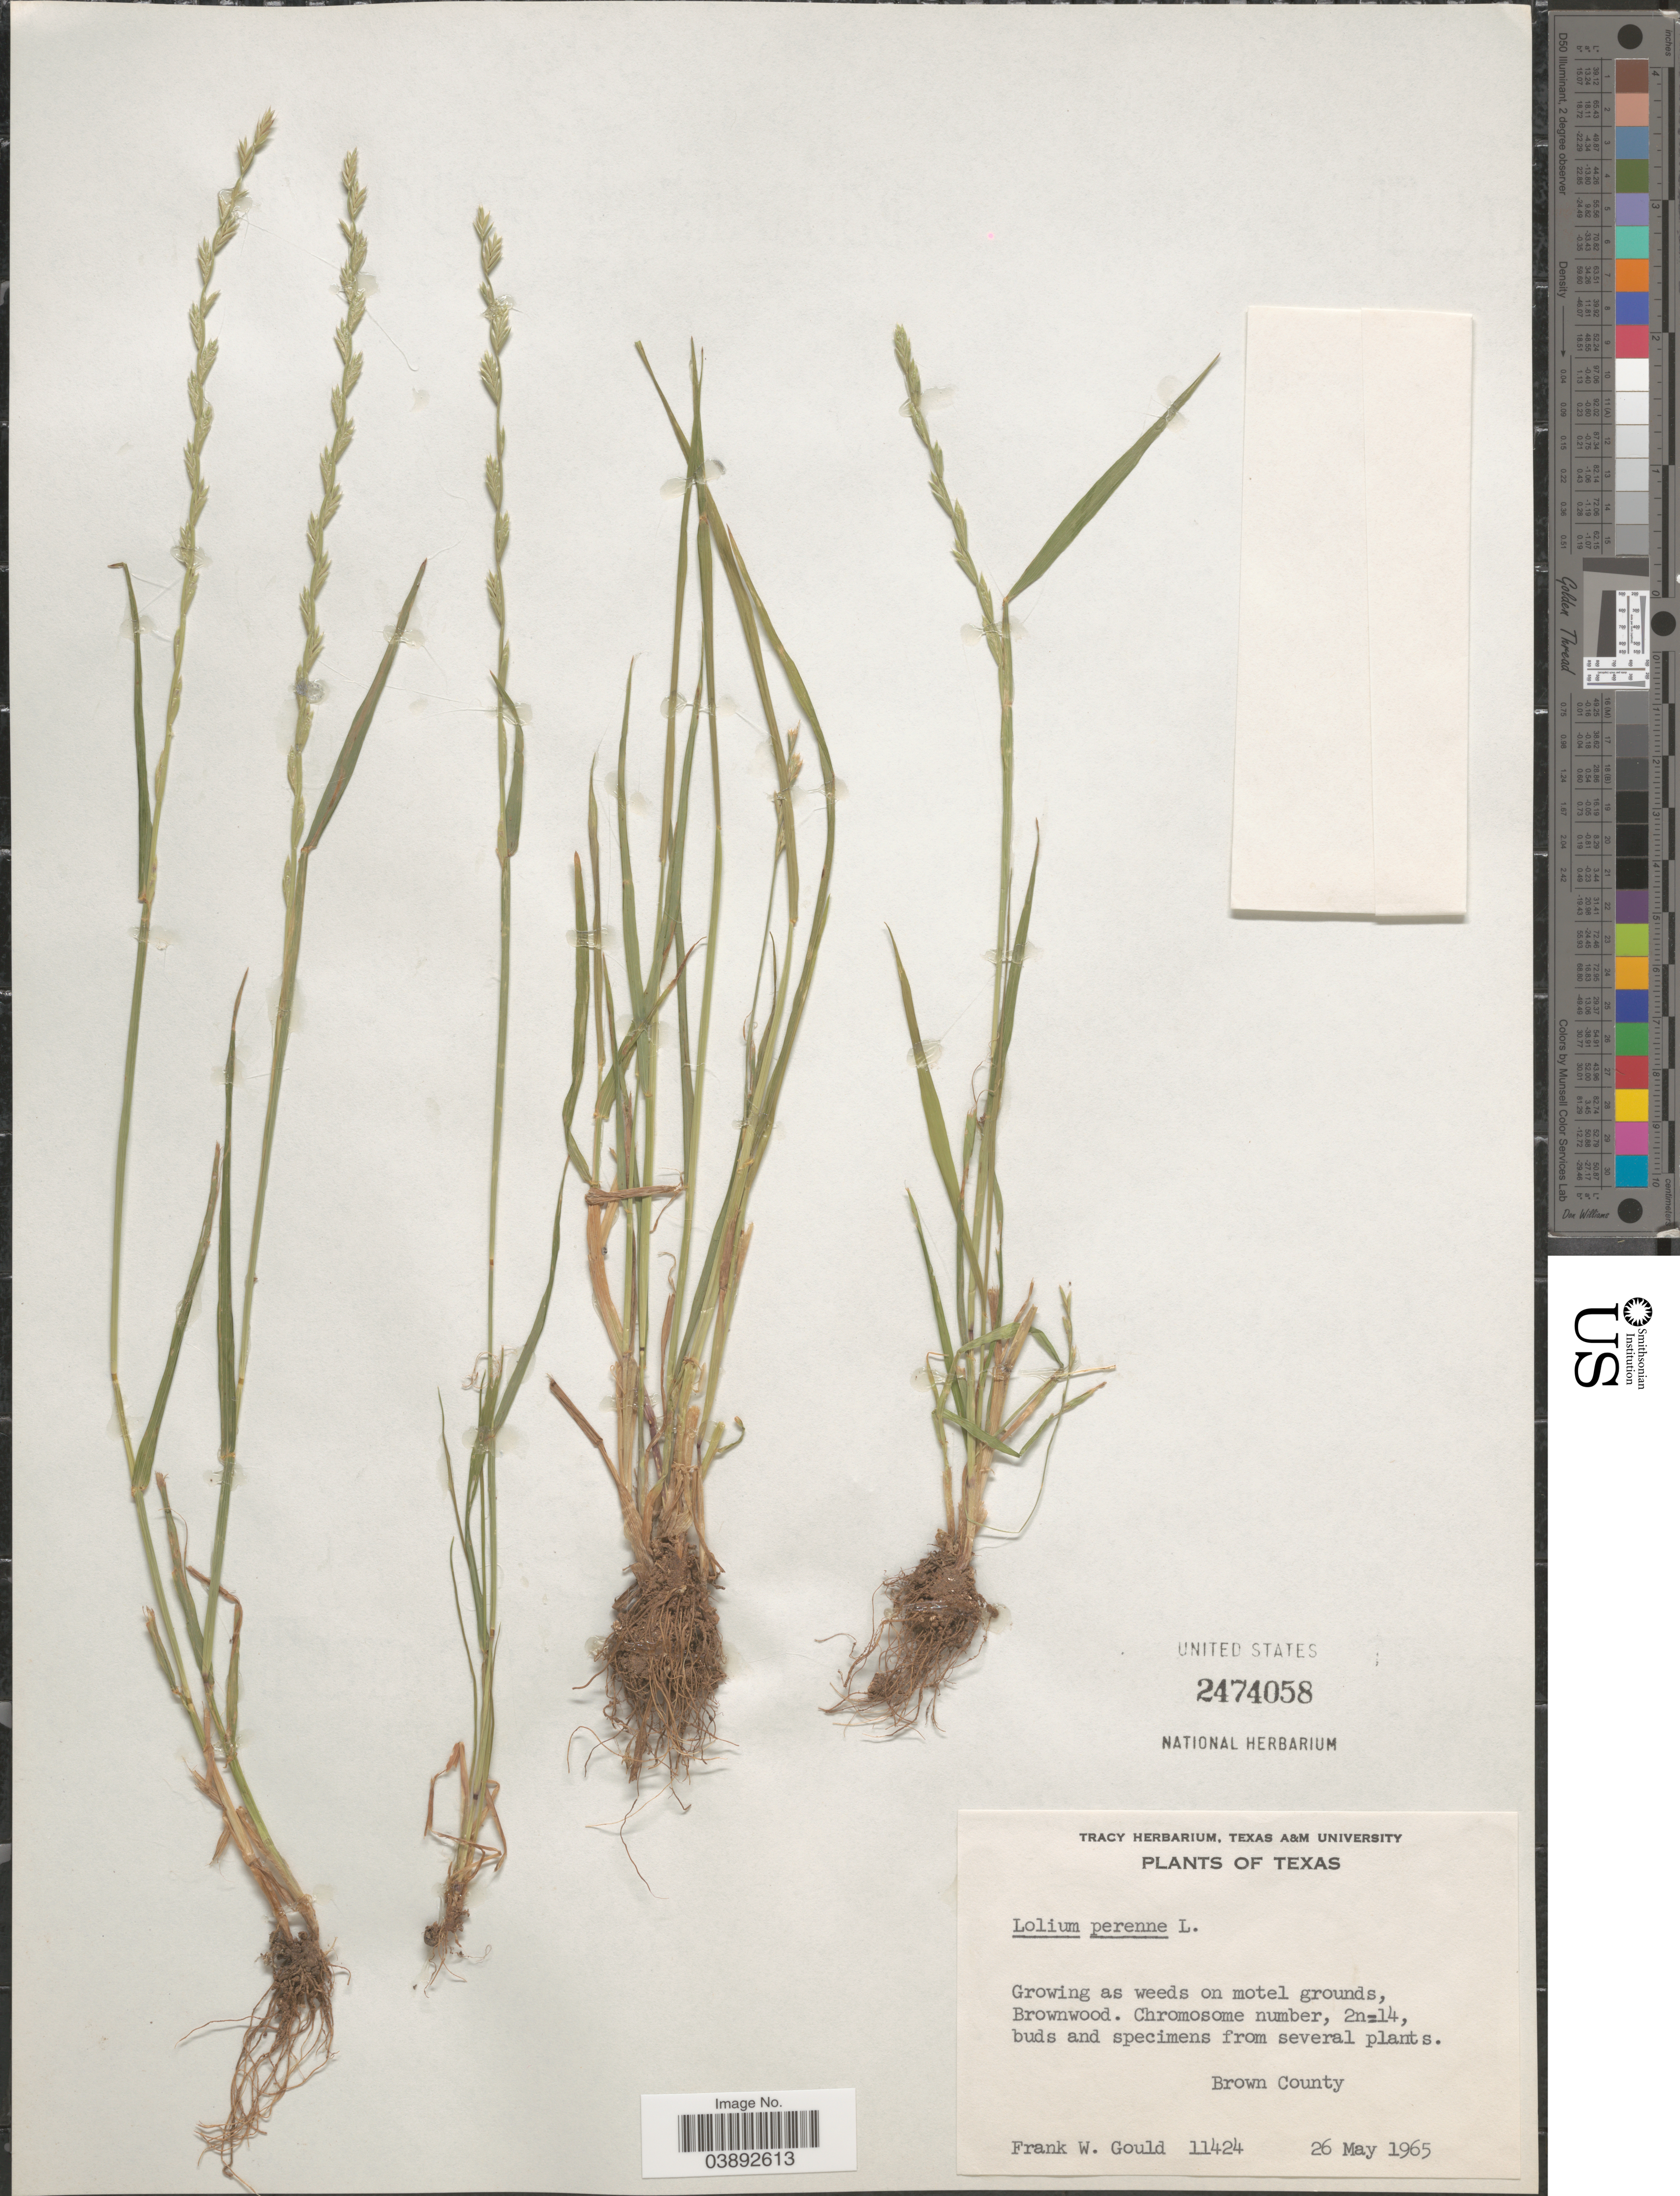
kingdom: Plantae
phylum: Tracheophyta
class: Liliopsida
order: Poales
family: Poaceae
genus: Lolium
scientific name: Lolium perenne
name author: L.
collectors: F. W. Gould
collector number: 11424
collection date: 1965-05-26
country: United States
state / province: Texas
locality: Brownwood. Brown County.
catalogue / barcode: US 2474058